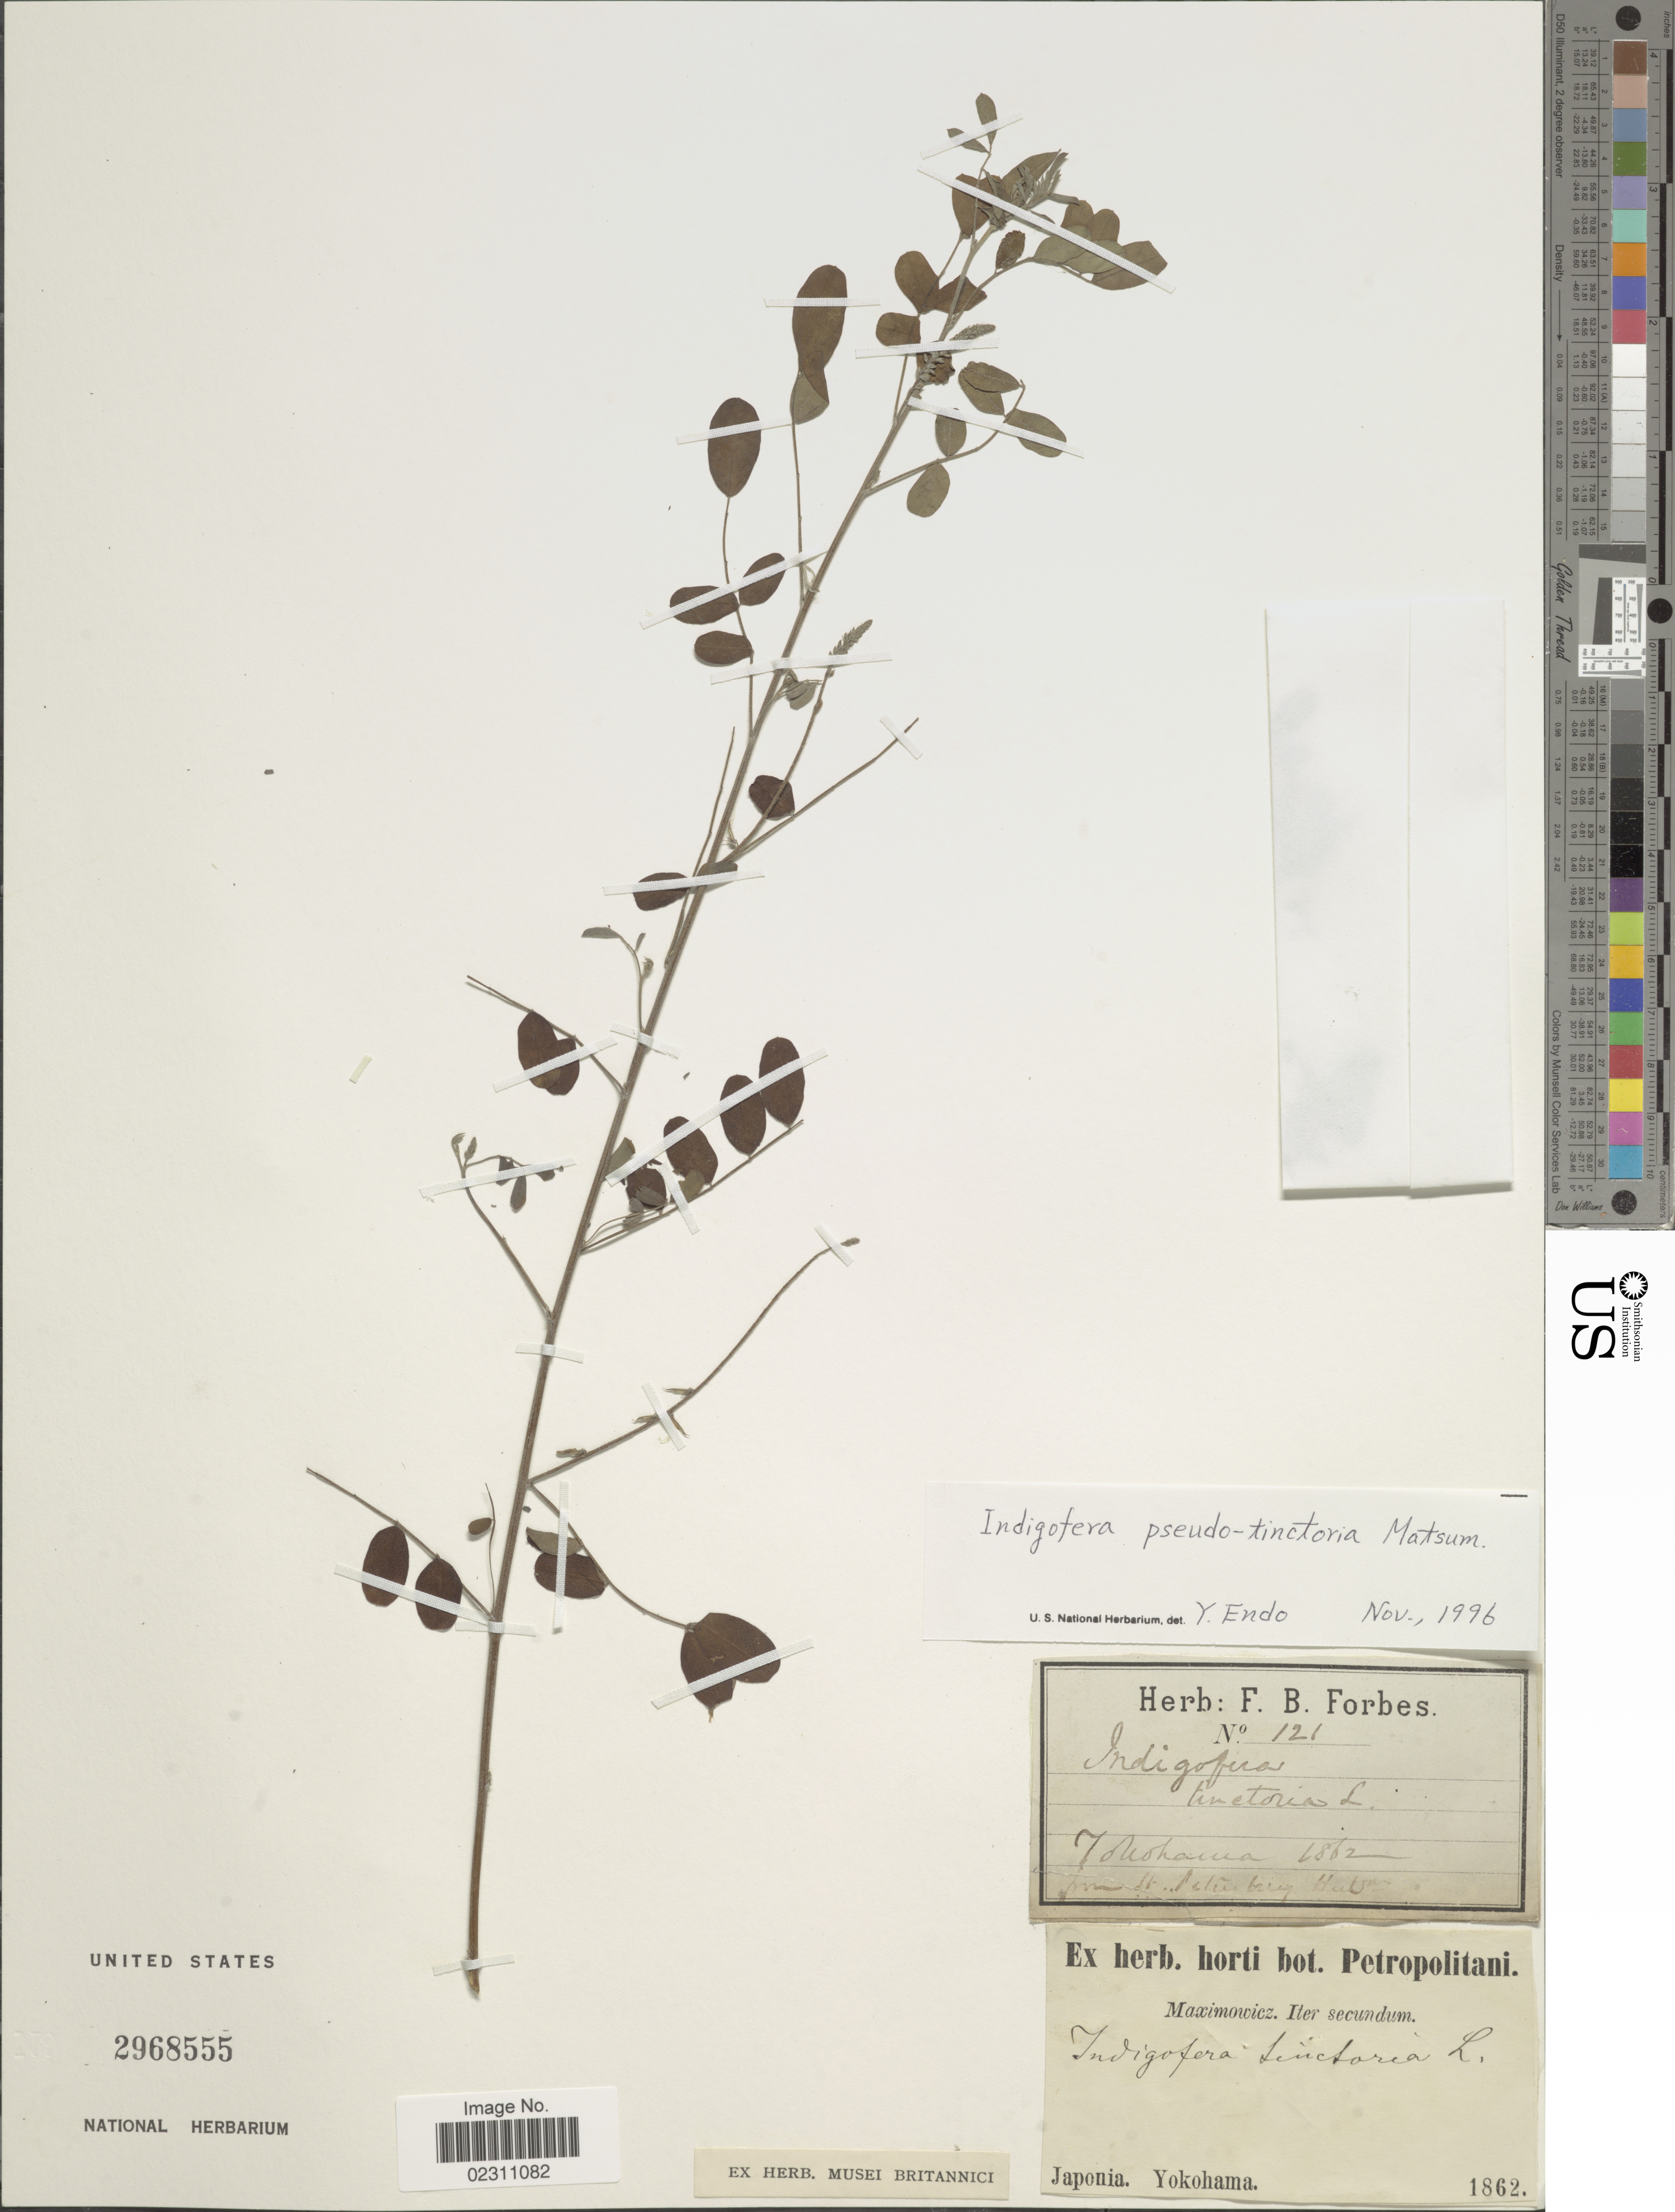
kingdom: Plantae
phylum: Tracheophyta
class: Magnoliopsida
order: Fabales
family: Fabaceae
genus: Indigofera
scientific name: Indigofera pseudotinctoria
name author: Matsum.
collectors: -. Maximowicz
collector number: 121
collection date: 1862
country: Japan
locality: Japonia, Yokohama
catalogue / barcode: US 2968555